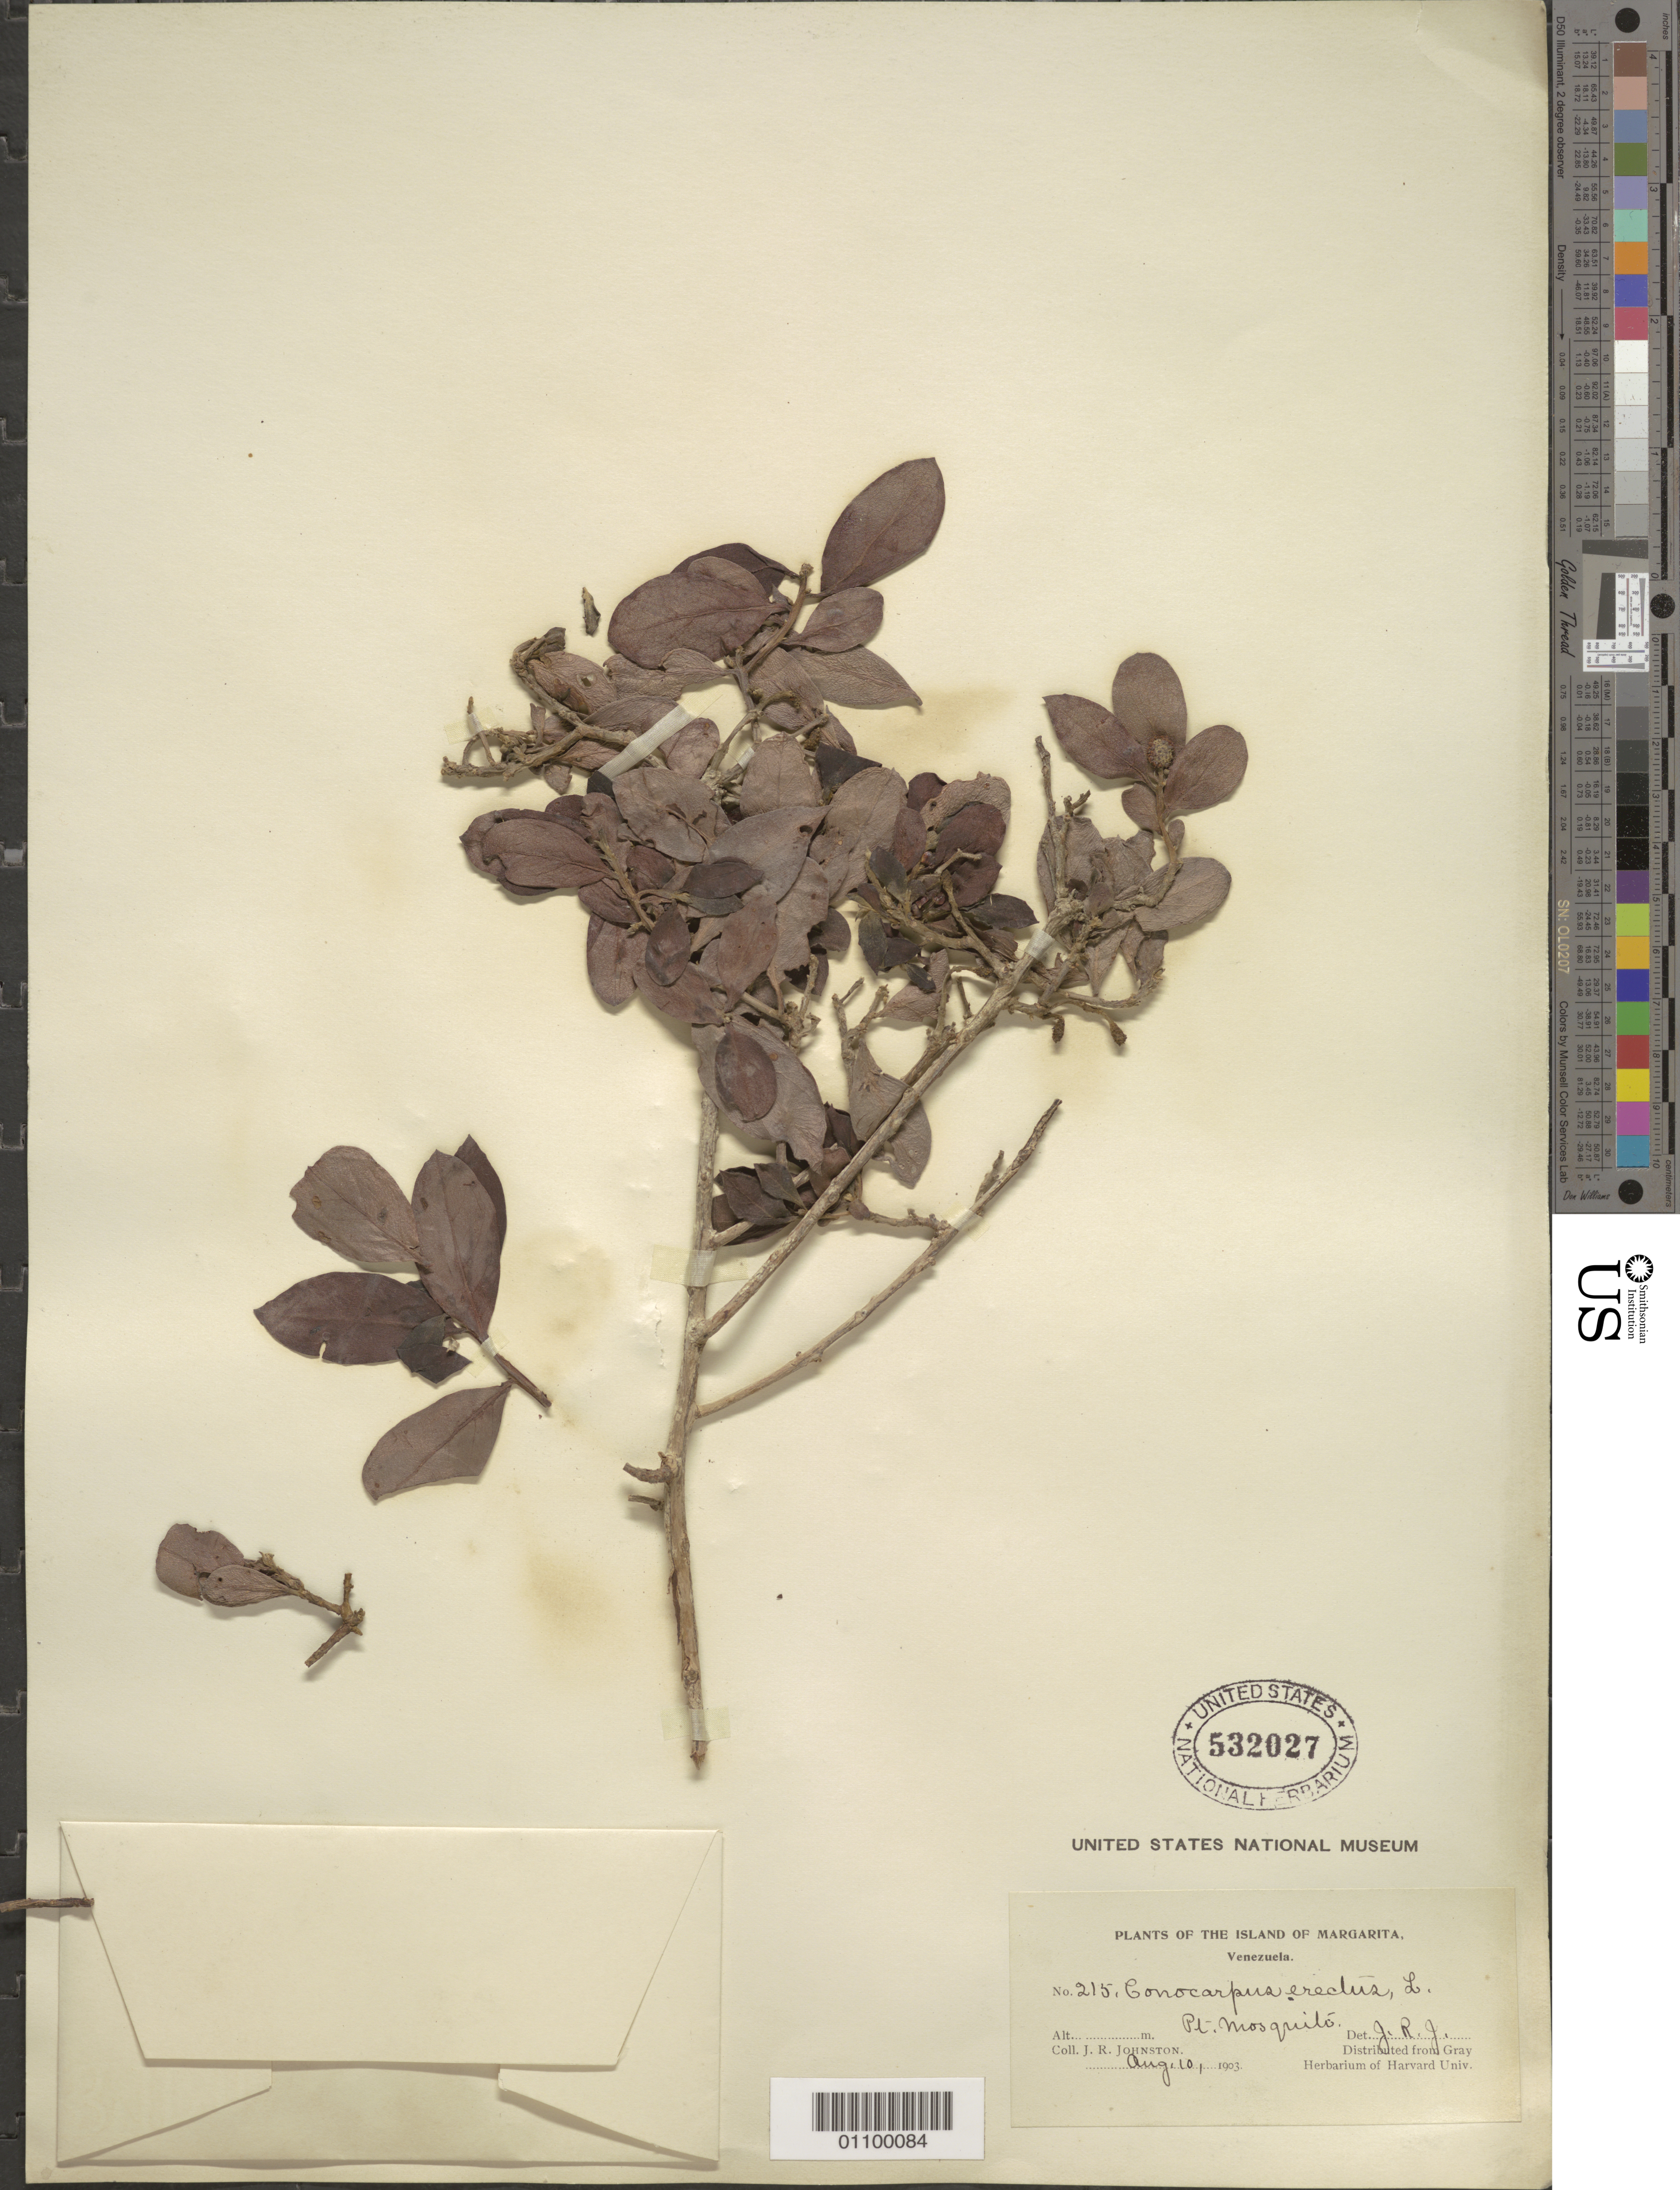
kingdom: Plantae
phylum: Tracheophyta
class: Magnoliopsida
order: Myrtales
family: Combretaceae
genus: Conocarpus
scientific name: Conocarpus erectus var. erectus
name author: L.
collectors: J. Johnston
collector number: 215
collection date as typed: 10 Aug 1903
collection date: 1903-08-10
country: Venezuela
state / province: Nueva Esparta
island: Margarita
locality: Pt. Mosquito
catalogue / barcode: US 532027